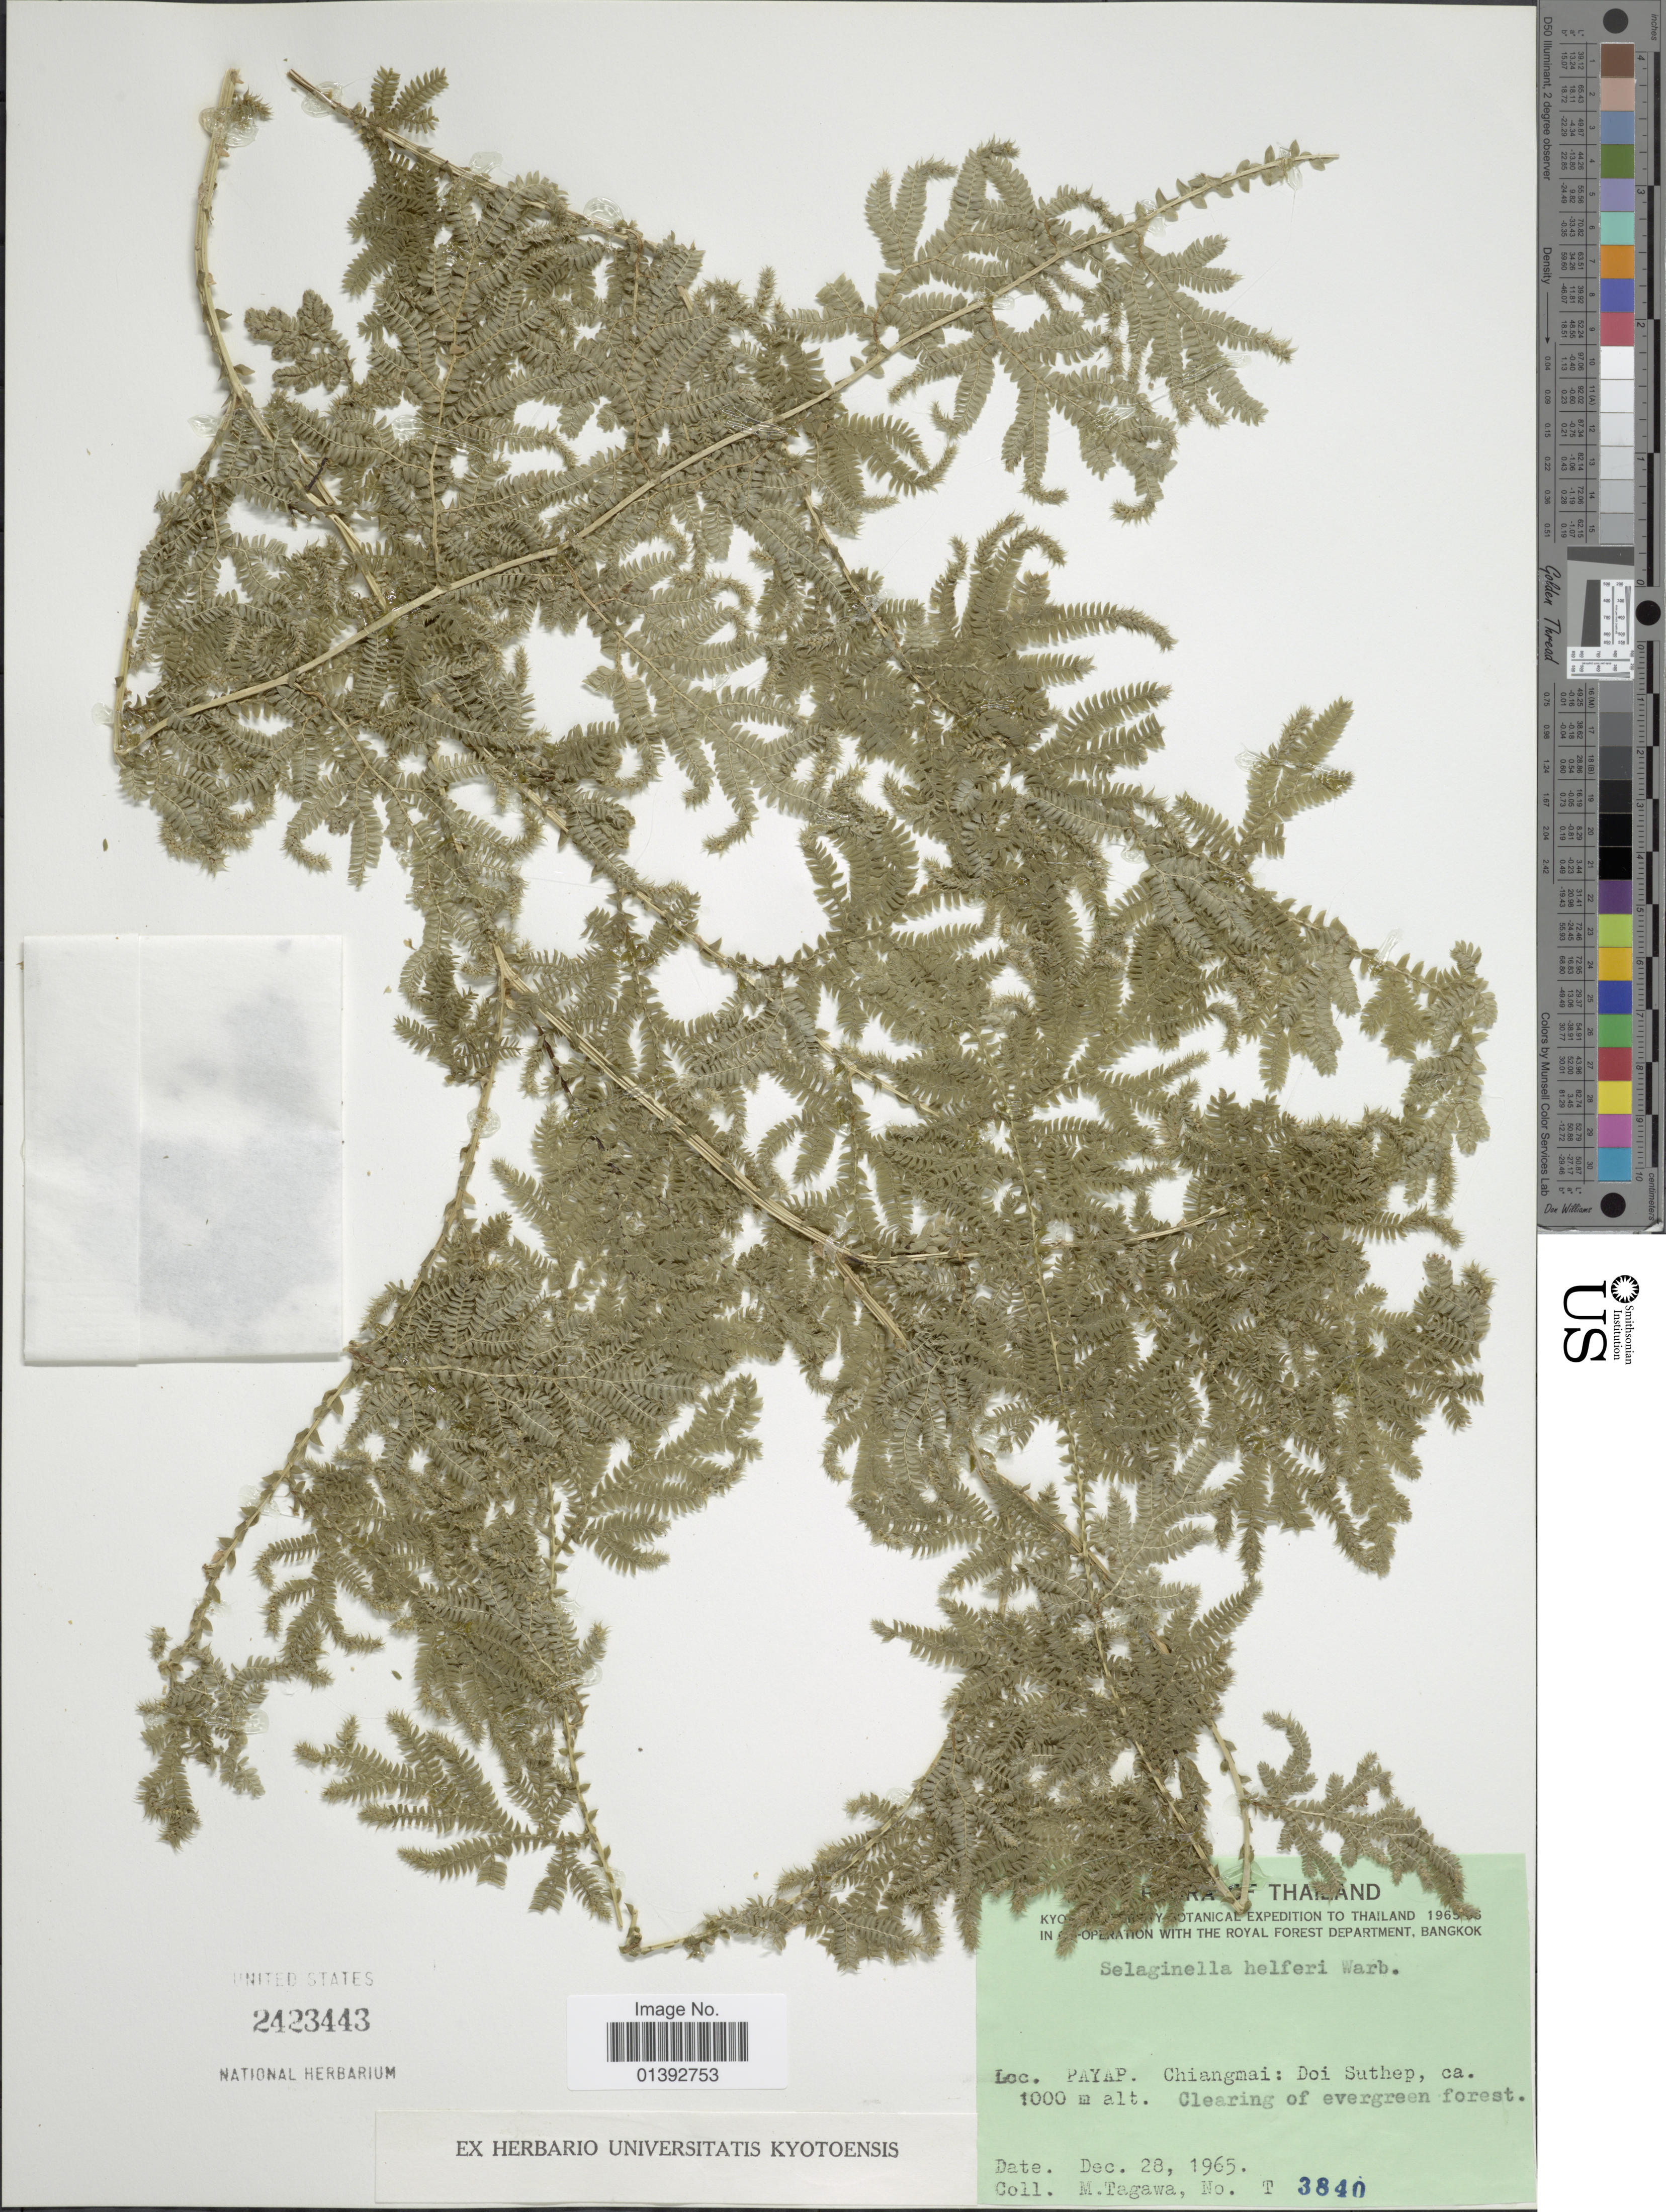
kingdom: Plantae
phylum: Tracheophyta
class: Lycopodiopsida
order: Selaginellales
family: Selaginellaceae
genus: Selaginella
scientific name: Selaginella helferi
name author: Warb.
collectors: M. Tagawa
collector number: T3840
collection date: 1965-12-28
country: Thailand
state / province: Chiang Mai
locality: Payap: Doi Sutkep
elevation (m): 1000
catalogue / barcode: US 2423443